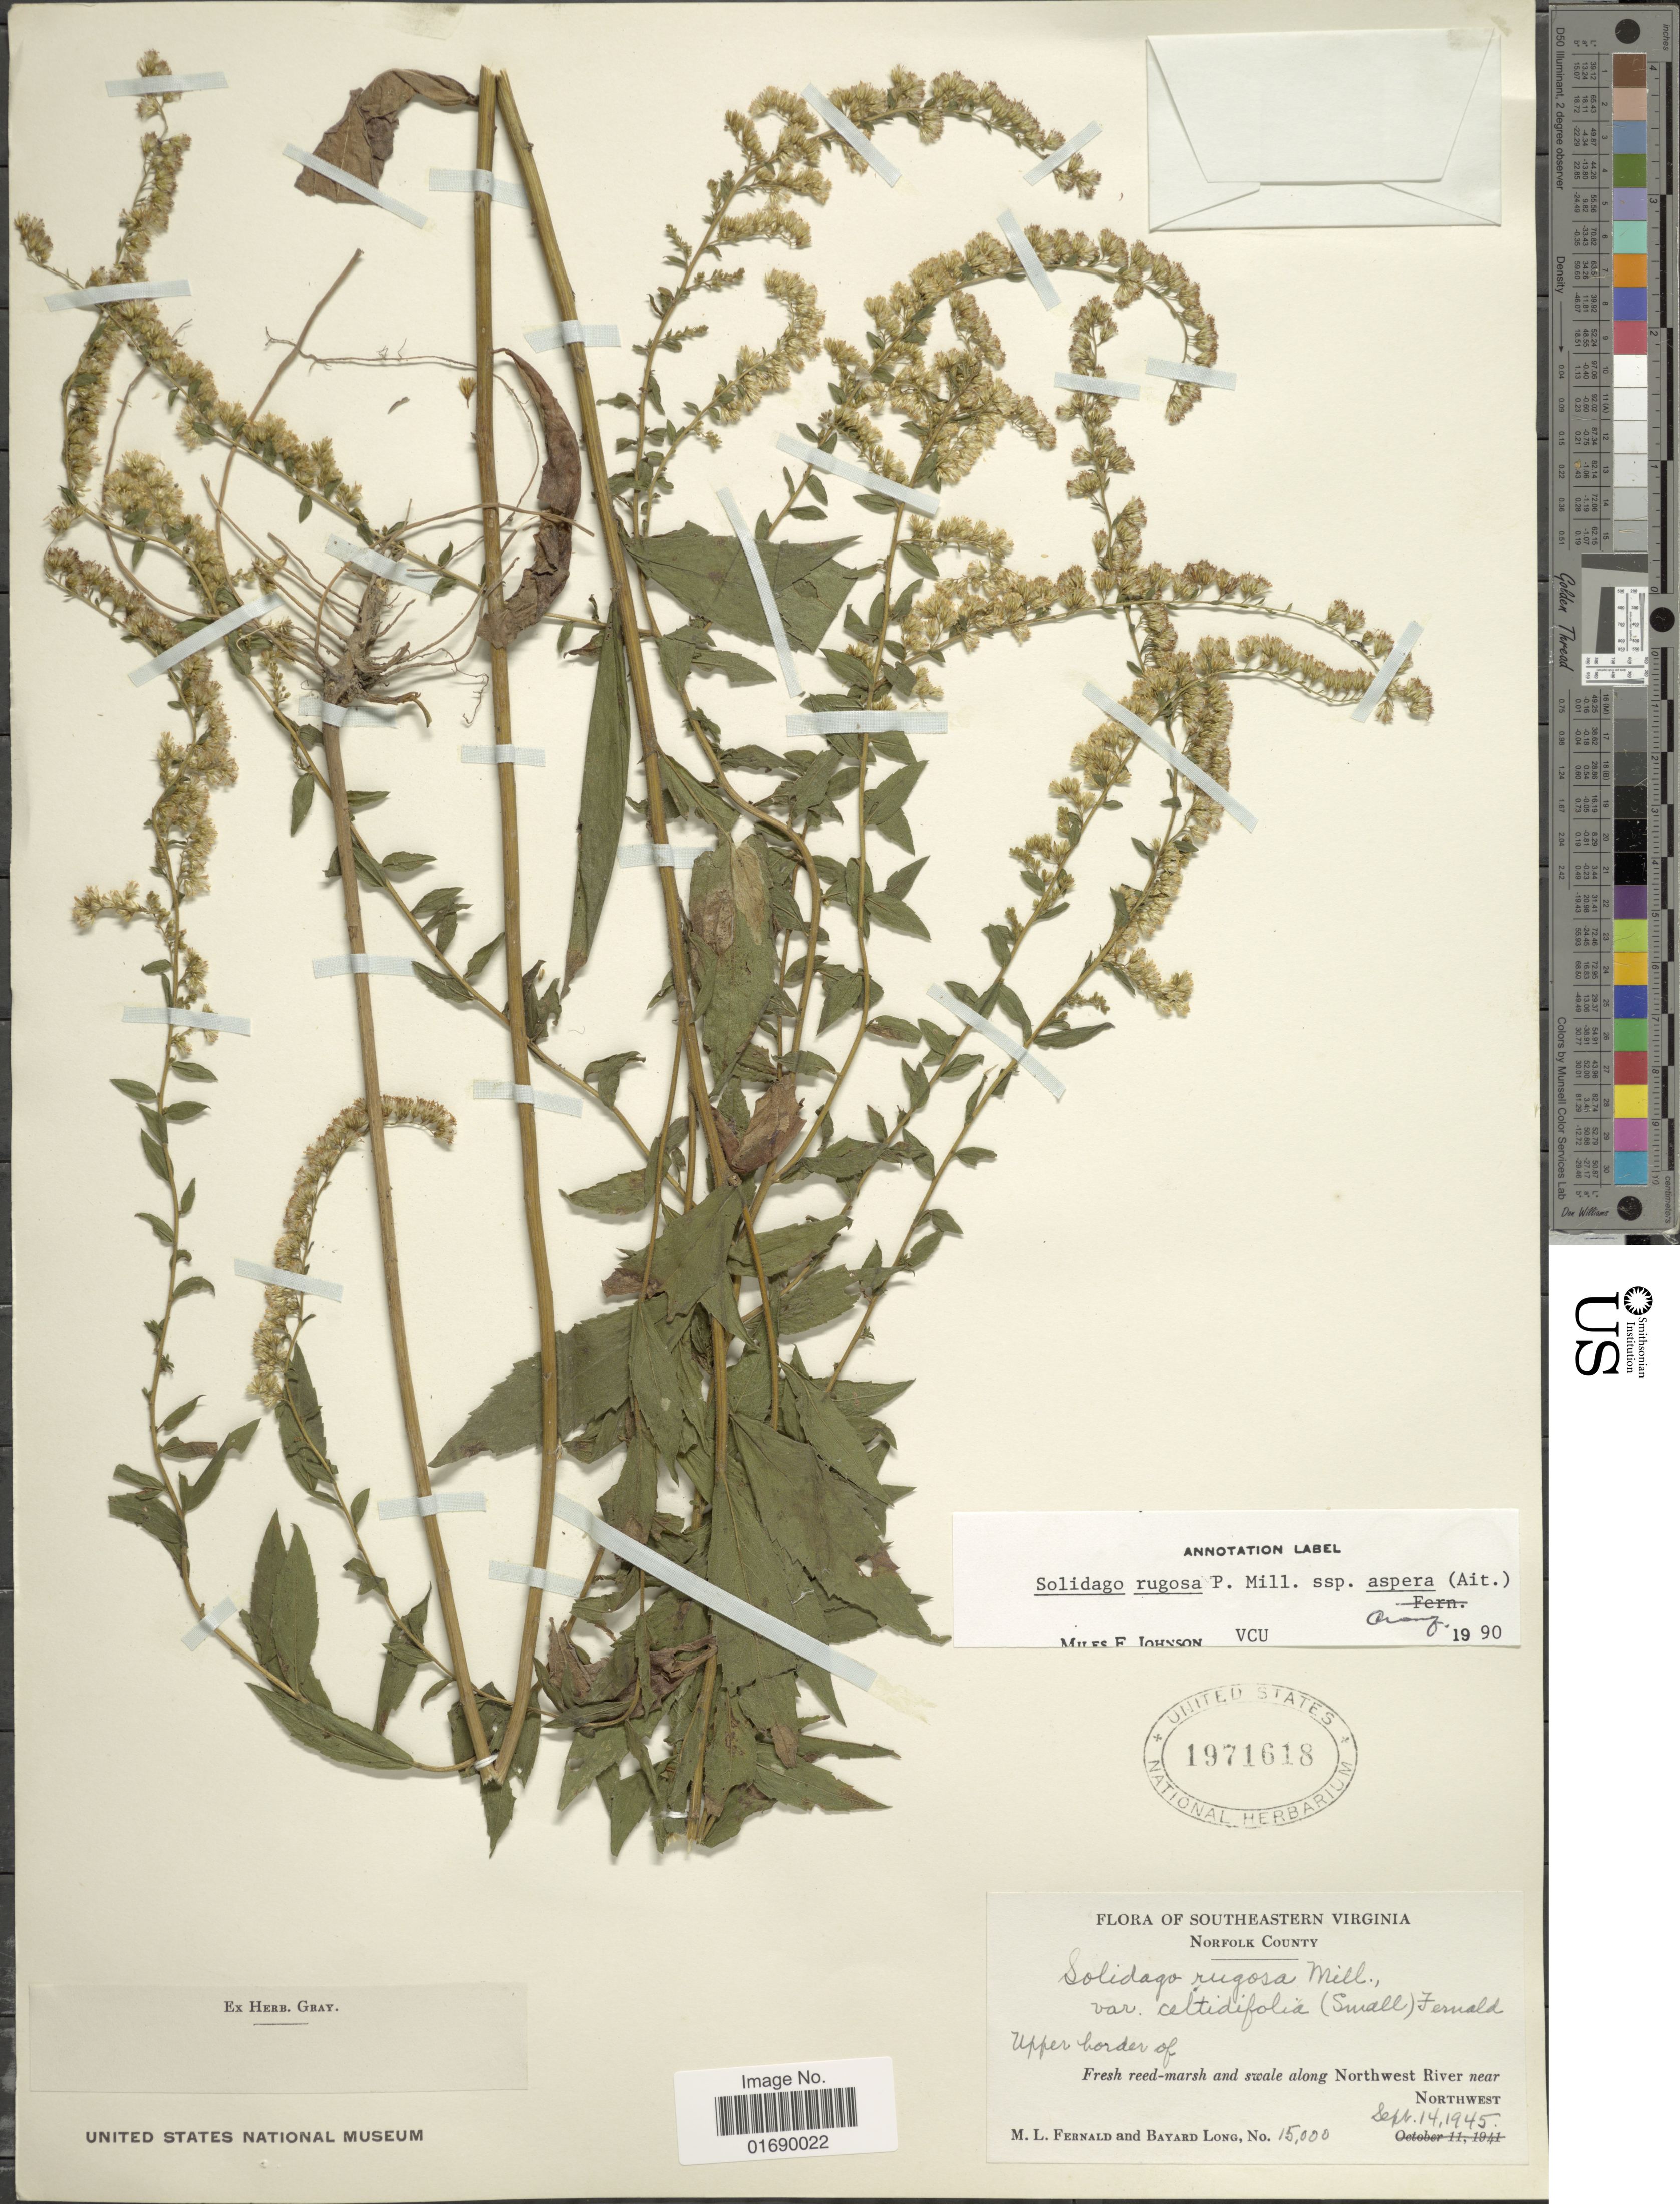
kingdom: Plantae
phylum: Tracheophyta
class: Magnoliopsida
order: Asterales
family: Asteraceae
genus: Solidago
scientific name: Solidago rugosa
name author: Mill.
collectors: M. L. Fernald & B. Long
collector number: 15000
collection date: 1945-09-14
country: United States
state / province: Virginia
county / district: City of Norfolk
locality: Southeastern Virginia, Norfolk County, Upper border of Fresh reed-marsh and swale along Northwest River near Northwest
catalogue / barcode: US 1971618